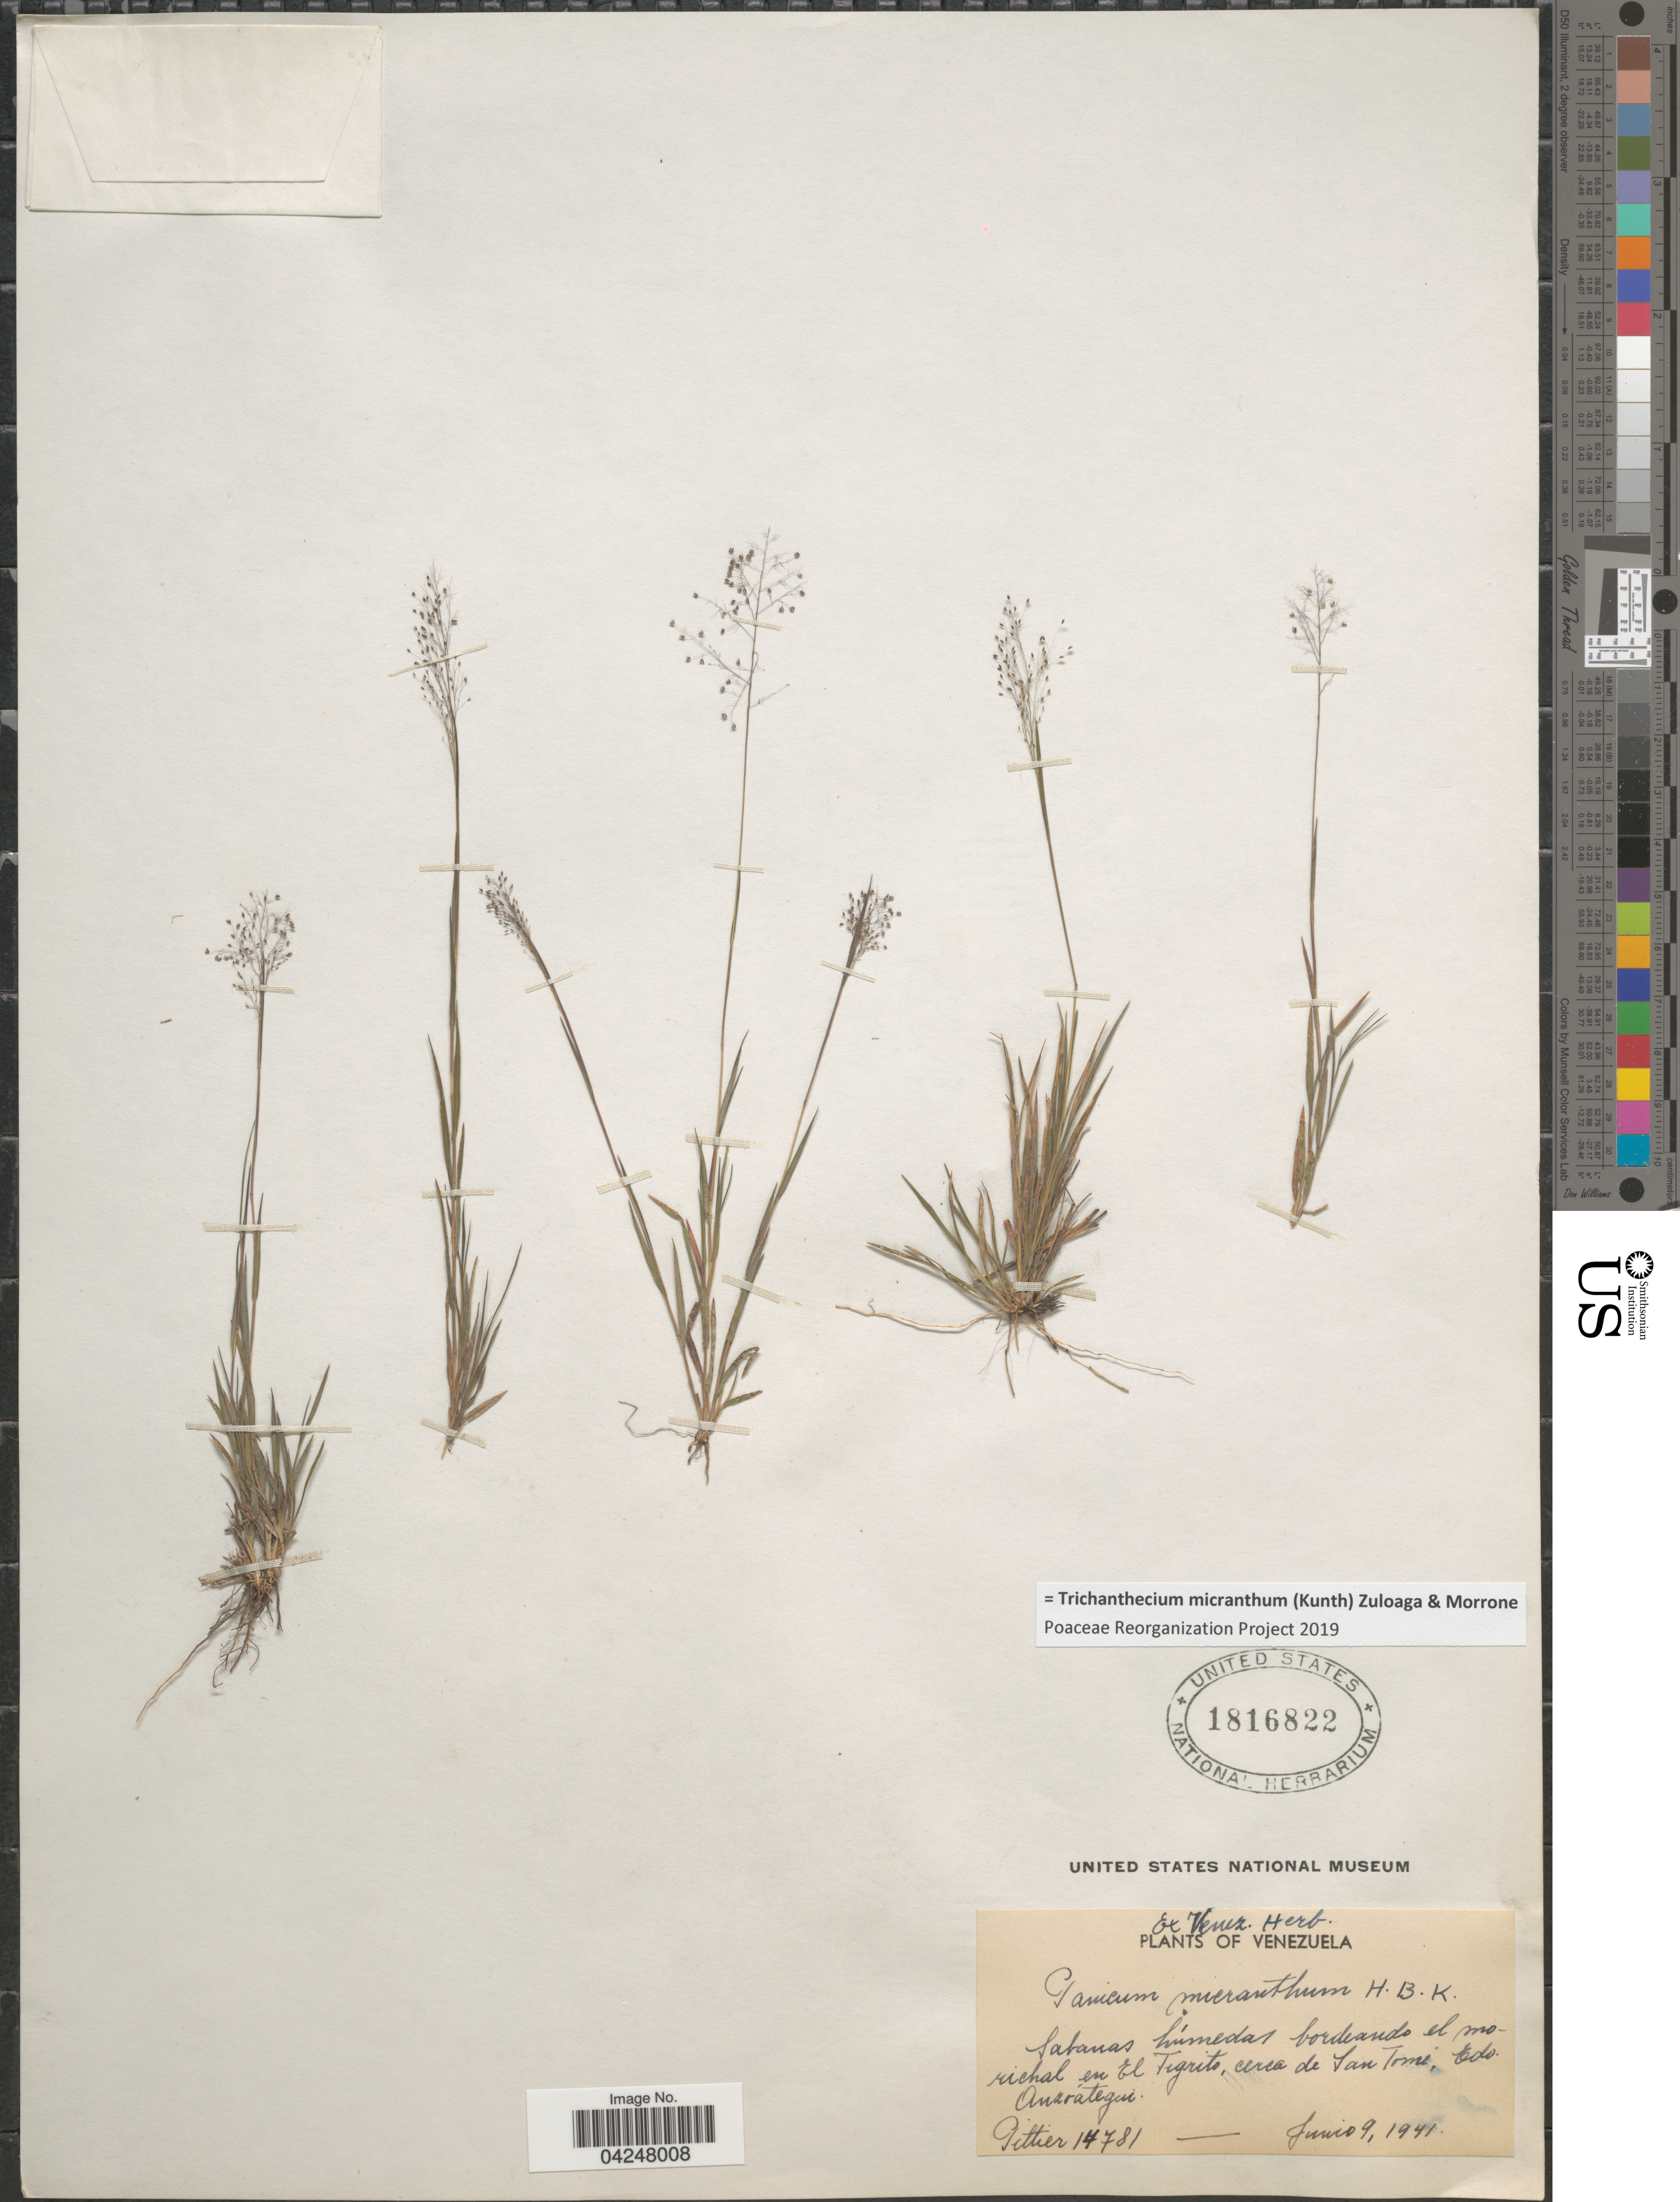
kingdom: Plantae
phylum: Tracheophyta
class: Liliopsida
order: Poales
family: Poaceae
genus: Trichanthecium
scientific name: Trichanthecium micranthum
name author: (Kunth) Zuloaga & Morrone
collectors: Pittier, --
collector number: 17781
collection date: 1941-06-09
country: Venezuela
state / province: Anzoategui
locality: Sabanas húmedos bordeando el morichal en El Tigrito, cerca de San Tomé.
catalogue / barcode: US 1816822